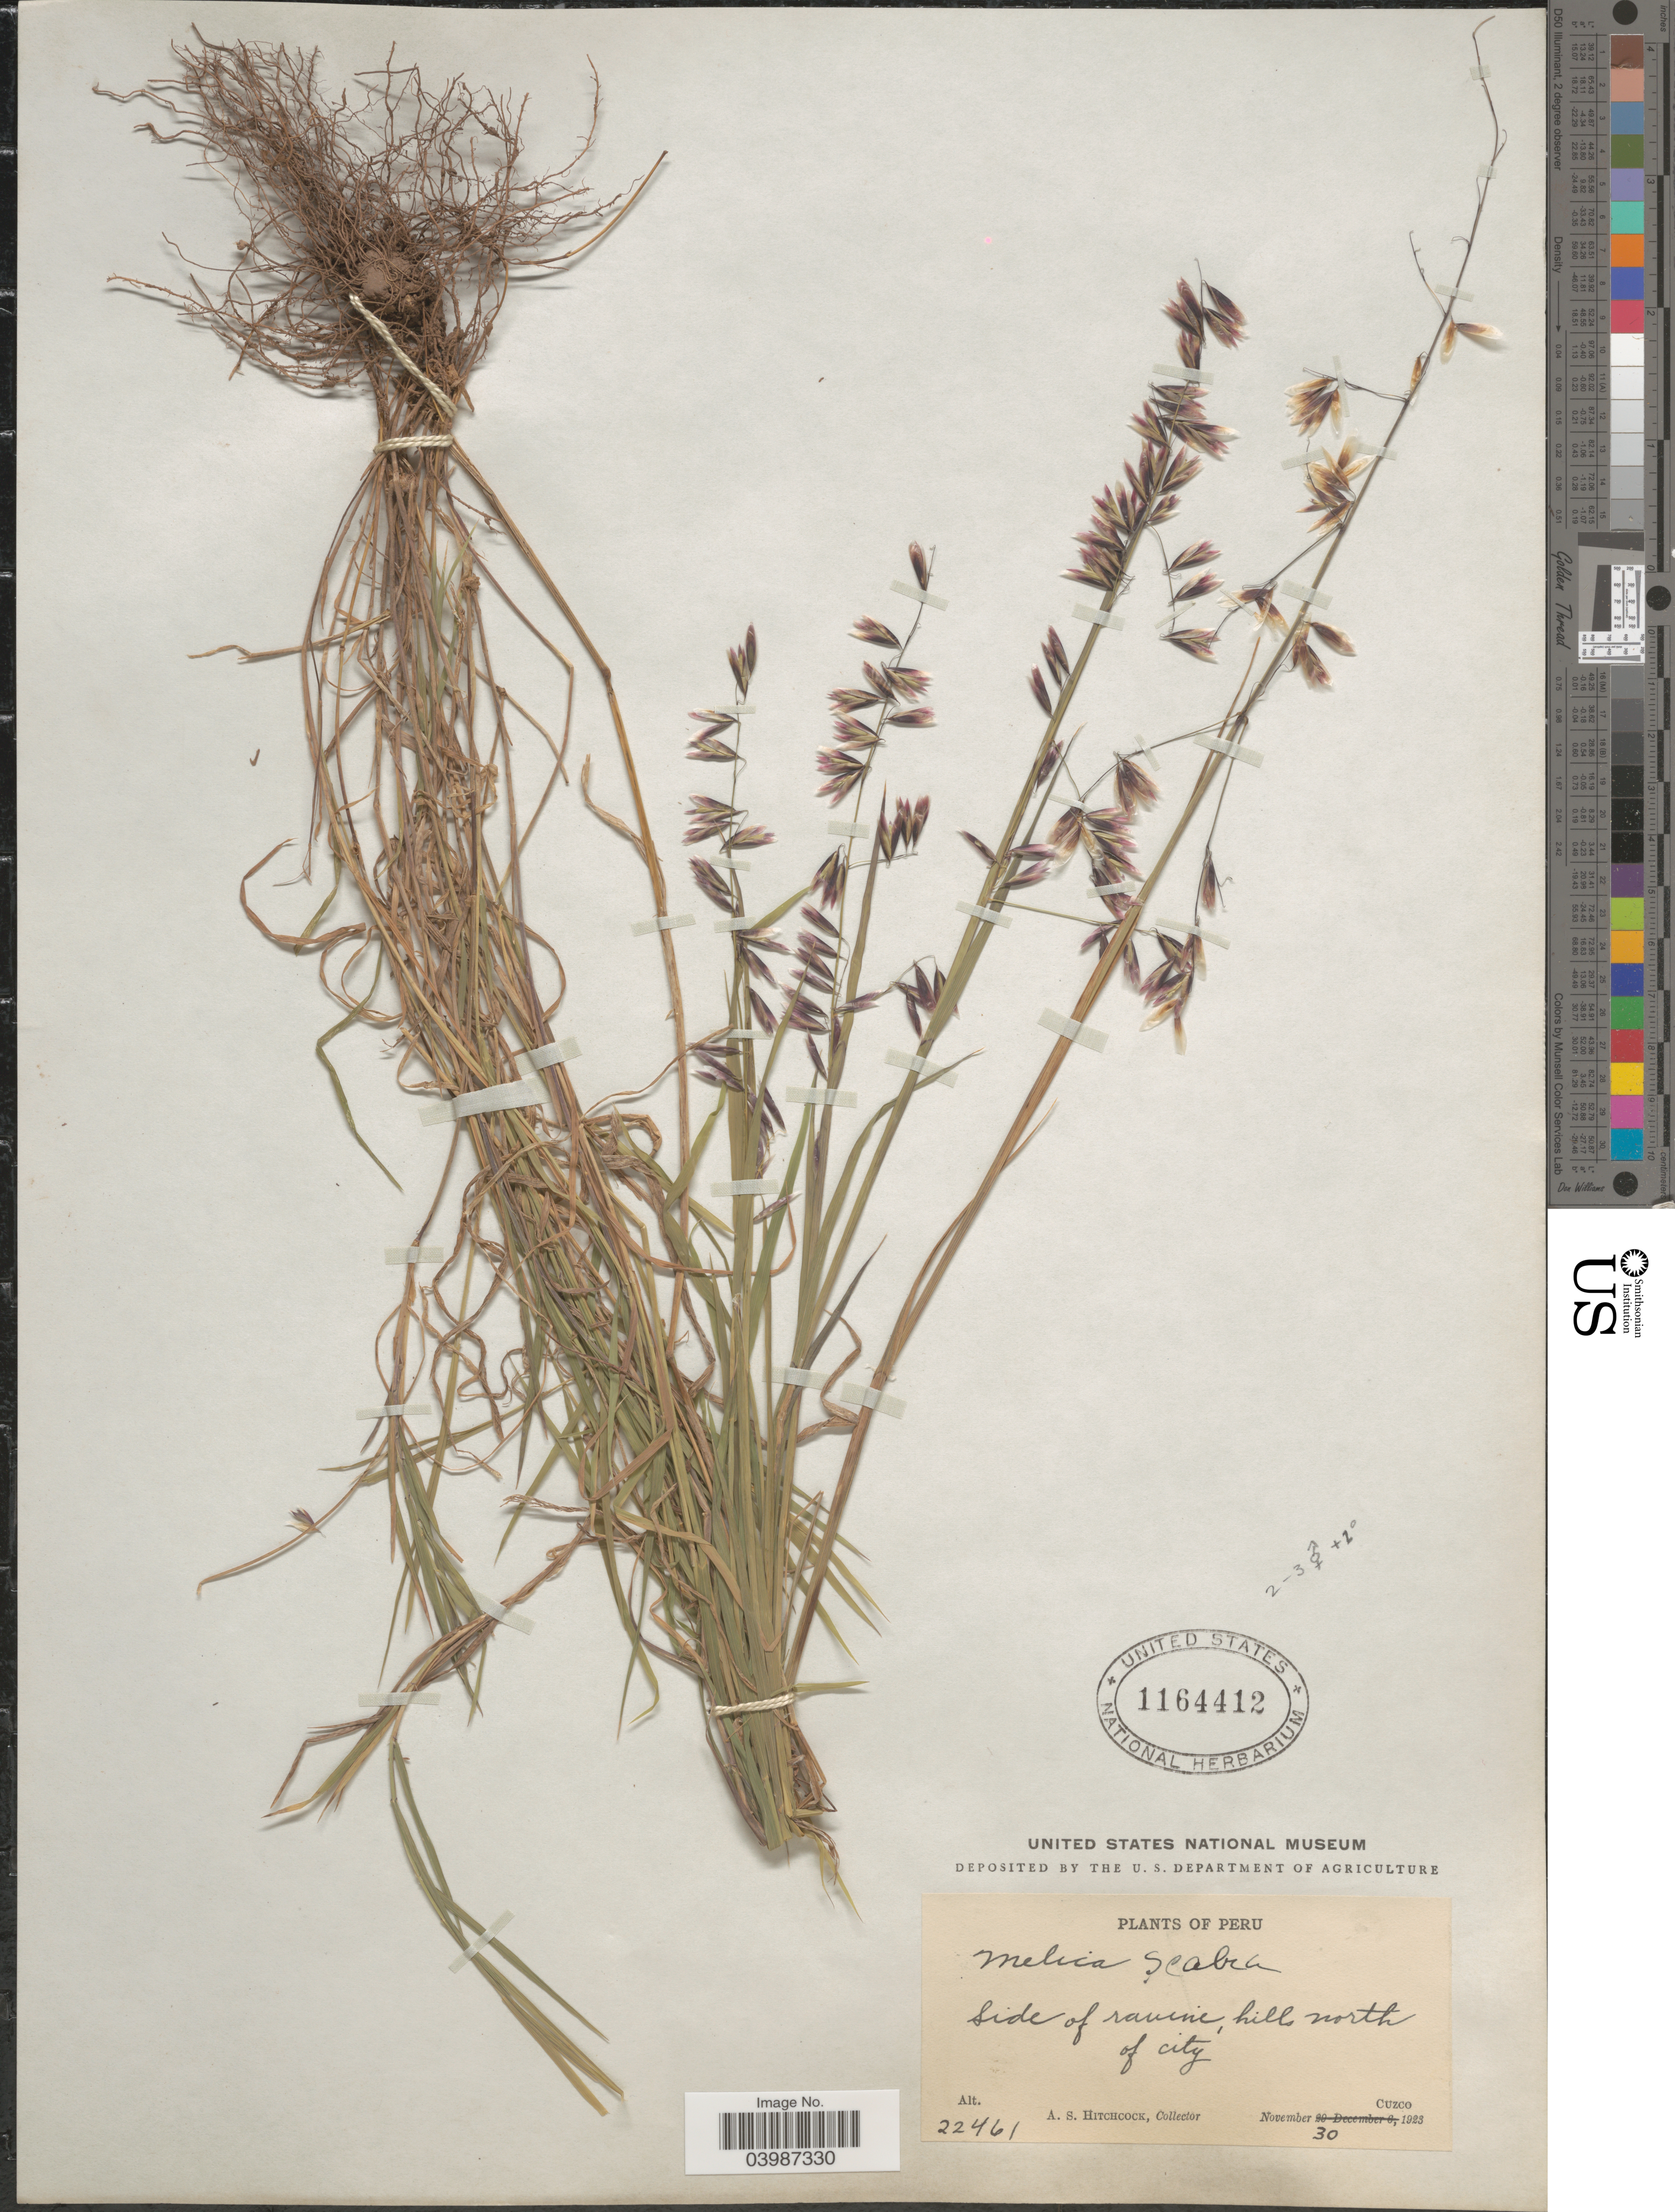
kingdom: Plantae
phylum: Tracheophyta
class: Liliopsida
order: Poales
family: Poaceae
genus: Melica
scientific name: Melica scabra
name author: Kunth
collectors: A. S. Hitchcock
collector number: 22461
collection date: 1923-11-30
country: Peru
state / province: Cusco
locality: Side of ravine, hill north of city. Cuzco.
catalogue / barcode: US 1164412